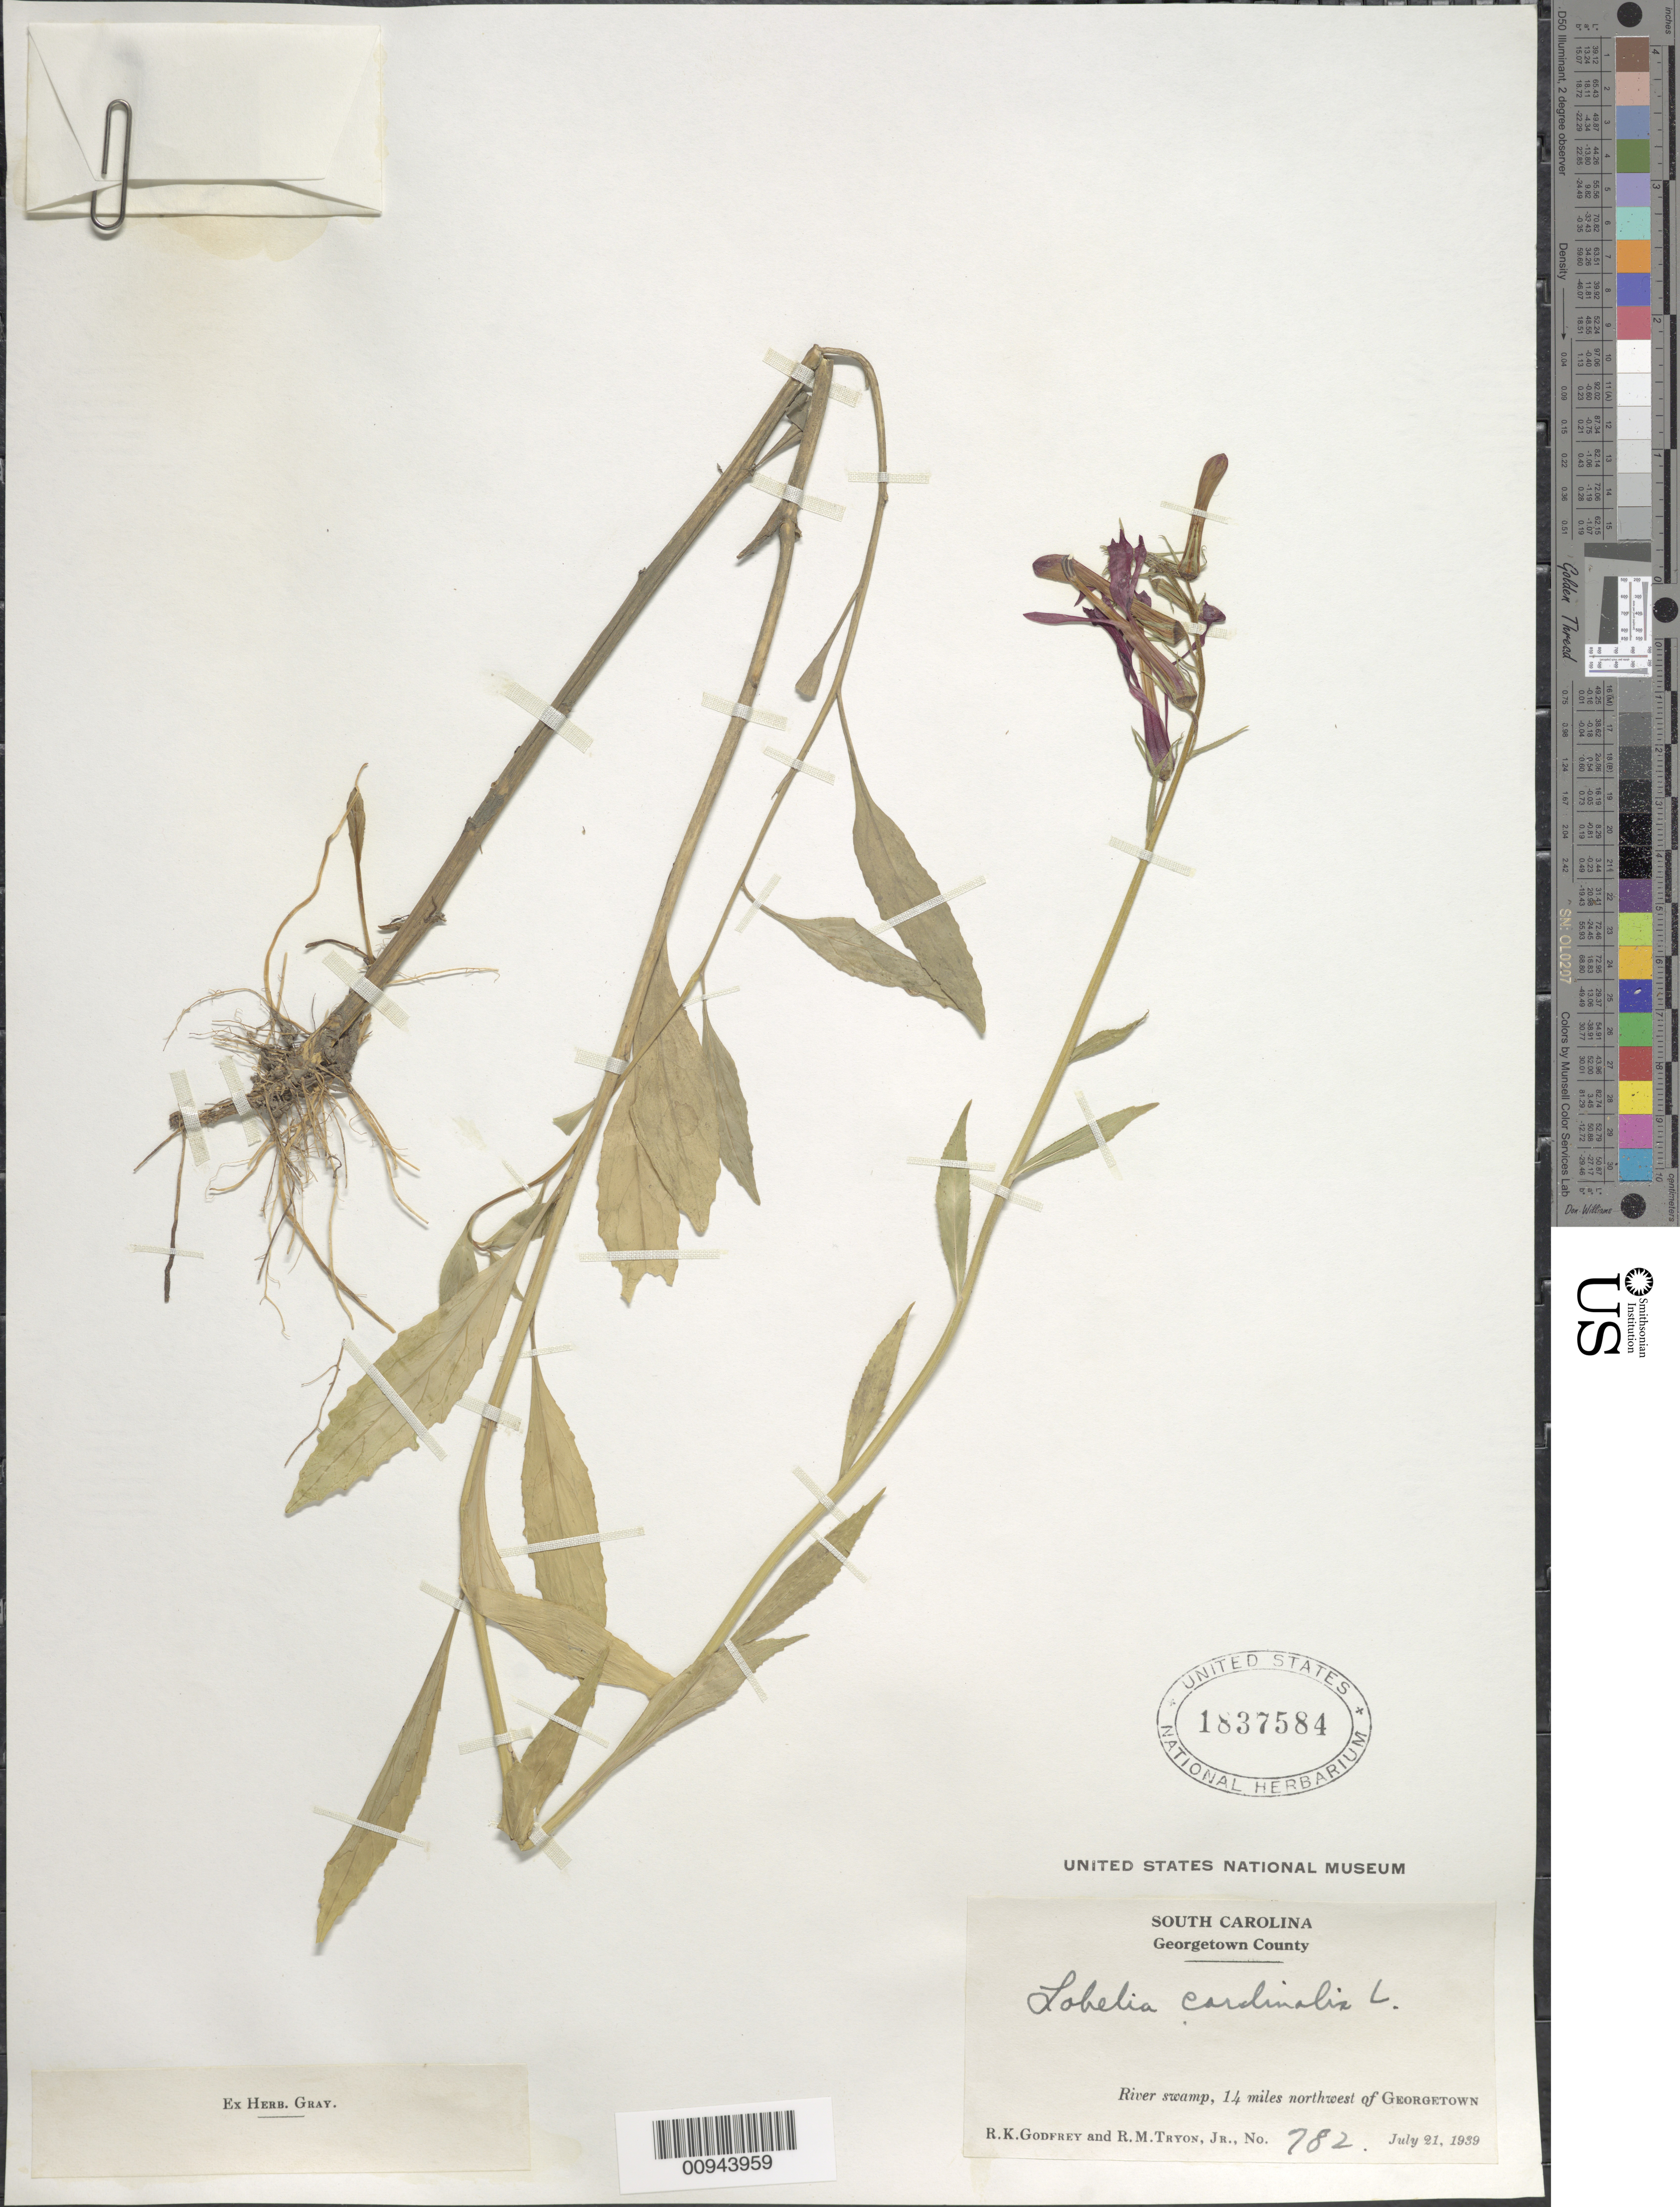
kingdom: Plantae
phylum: Tracheophyta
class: Magnoliopsida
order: Asterales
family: Campanulaceae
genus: Lobelia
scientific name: Lobelia cardinalis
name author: L.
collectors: R. K. Godfrey & R. M. Tryon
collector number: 782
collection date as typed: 21 Jul 1939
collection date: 1939-07-21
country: United States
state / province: South Carolina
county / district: Georgetown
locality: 14 miles northwest of Georgetown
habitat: river swamp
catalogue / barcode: US 1837584